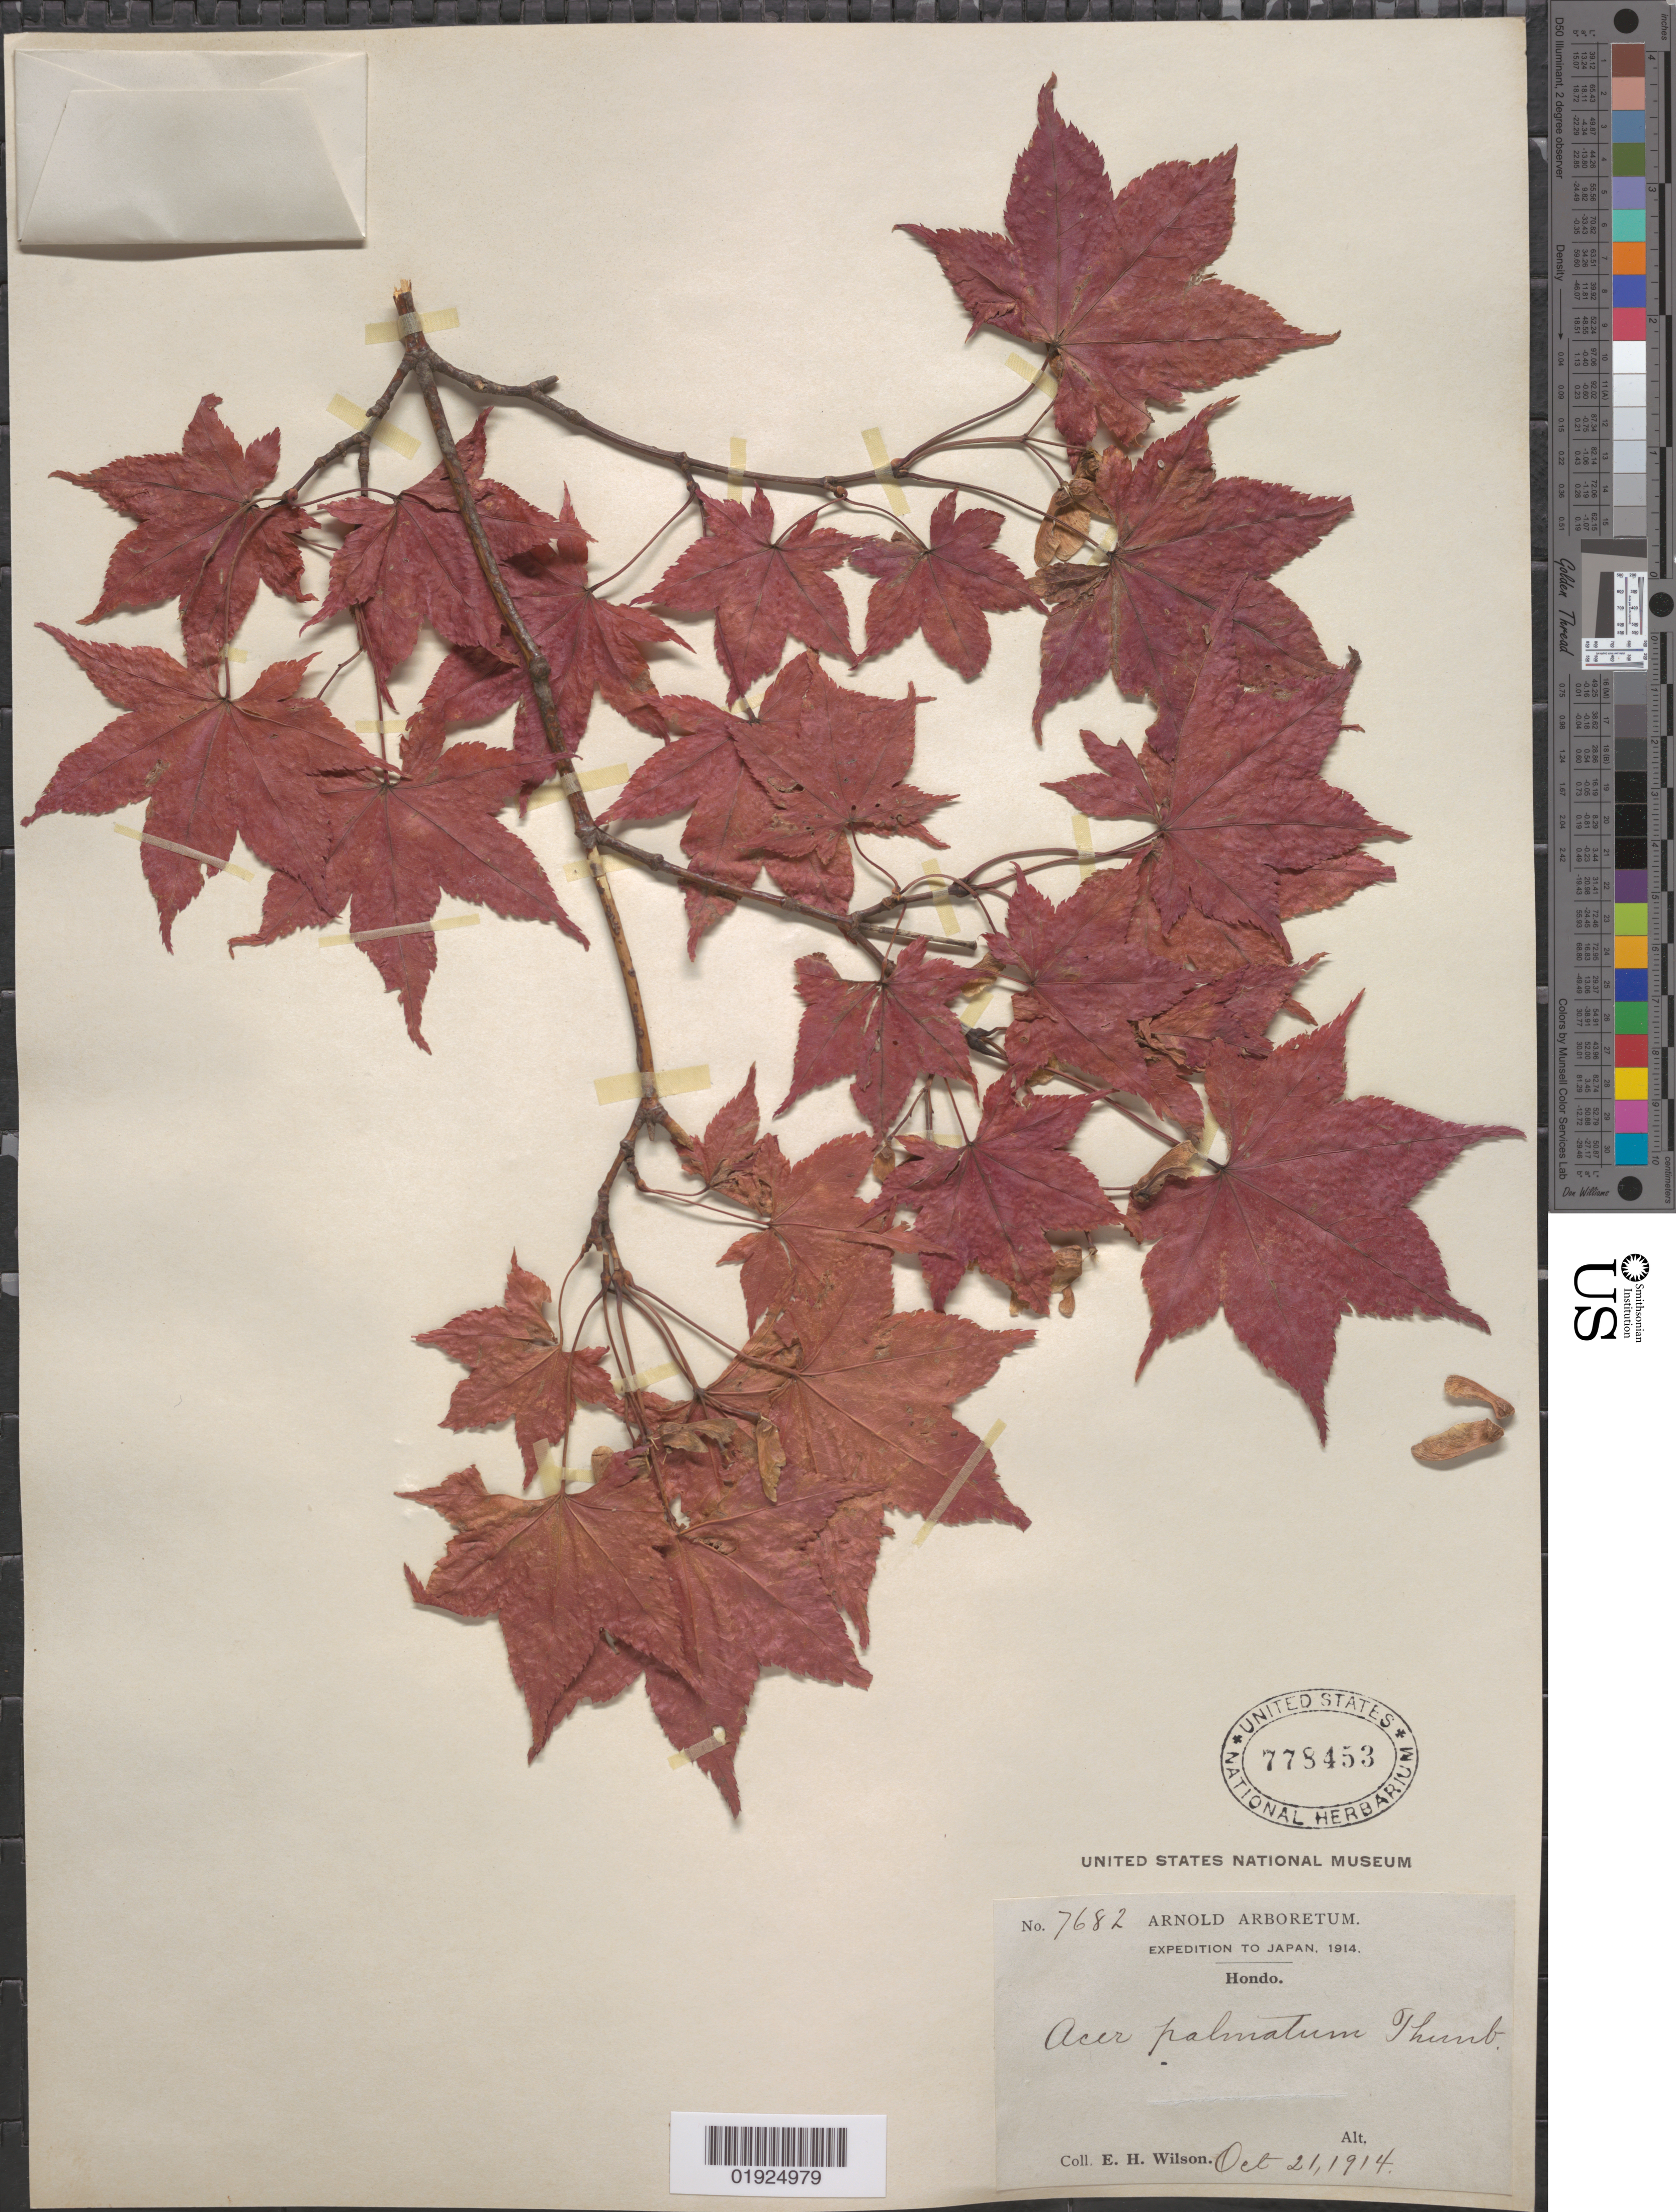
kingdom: Plantae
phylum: Tracheophyta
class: Magnoliopsida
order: Sapindales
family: Sapindaceae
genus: Acer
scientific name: Acer palmatum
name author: Thunb.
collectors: E. H. Wilson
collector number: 7682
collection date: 1914-10-21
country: Japan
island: Honshu I.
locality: Hondo [Honshu]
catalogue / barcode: US 778453